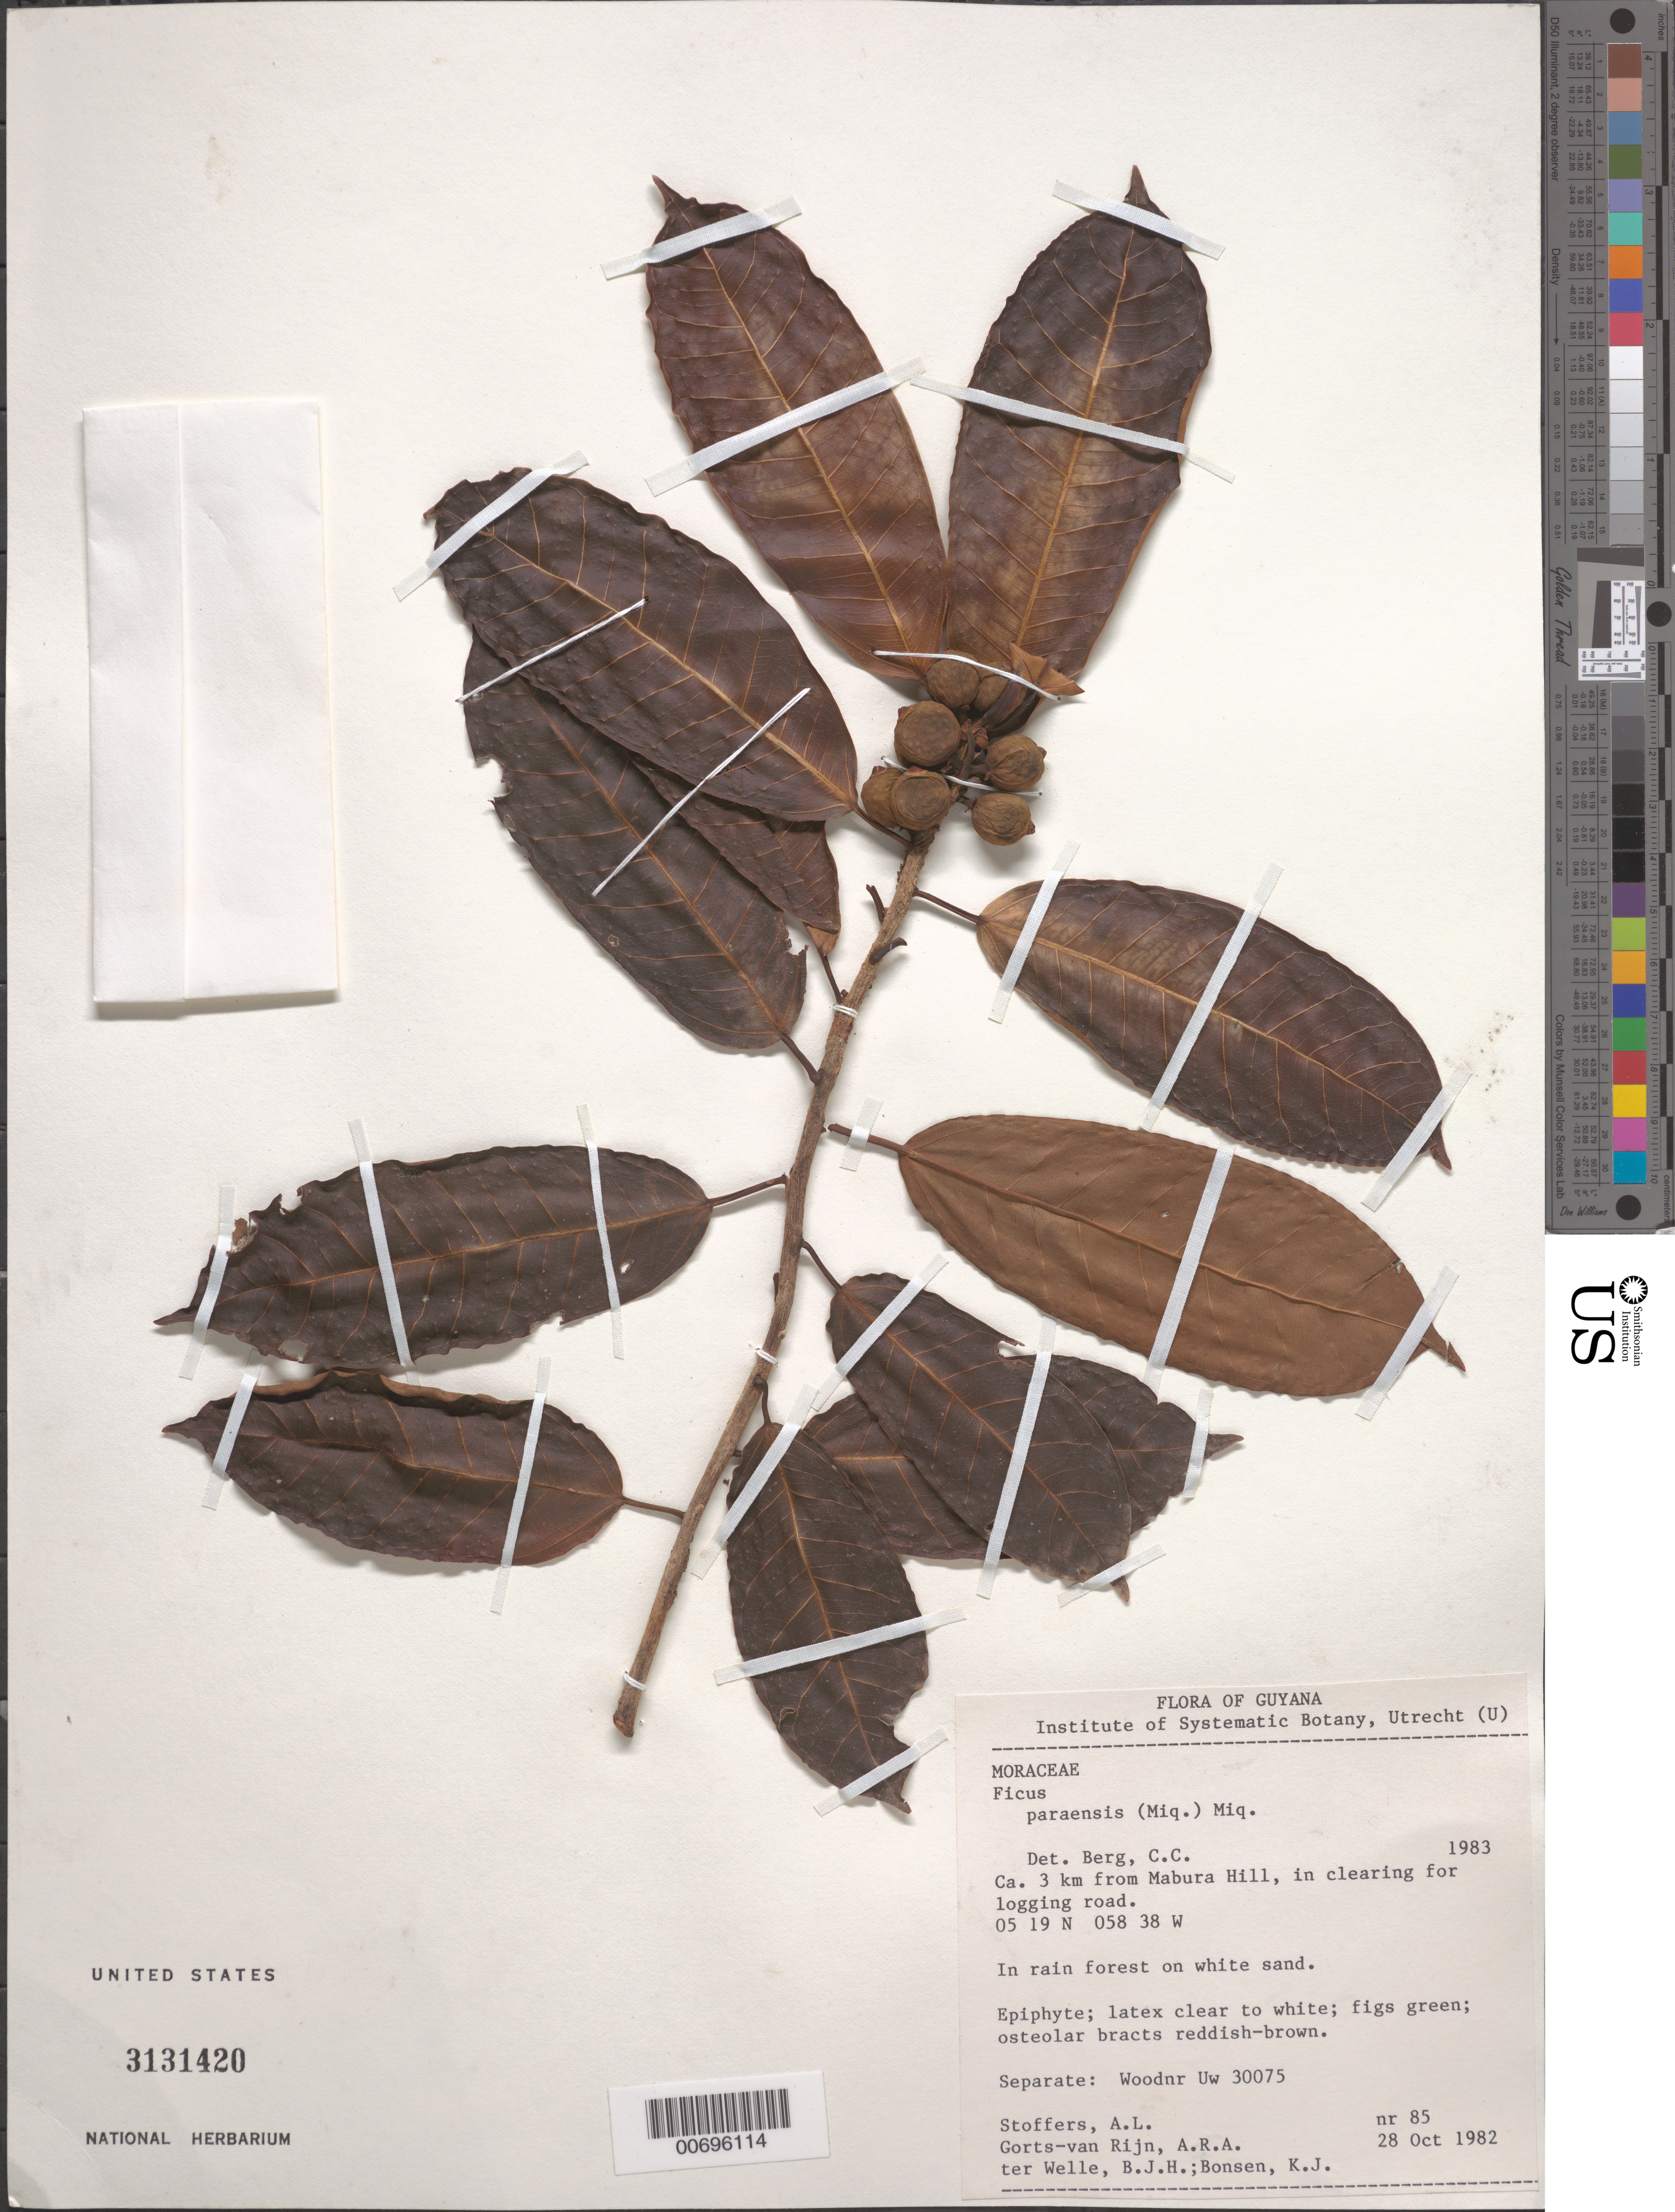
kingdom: Plantae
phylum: Tracheophyta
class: Magnoliopsida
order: Rosales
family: Moraceae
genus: Ficus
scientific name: Ficus paraensis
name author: (Miq.) Miq.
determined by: Berg, C. C.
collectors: A. Stoffers, A. .R. A. Görts-van Rijn, B. Welle & K. Bonsen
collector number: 85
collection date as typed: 28-Oct-82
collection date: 1982-10-28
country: Guyana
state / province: U. Demerara-Berbice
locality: Mabura Hill, ca. 3 km from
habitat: Rainforest on white sand; in clearing for logging road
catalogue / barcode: US 3131420